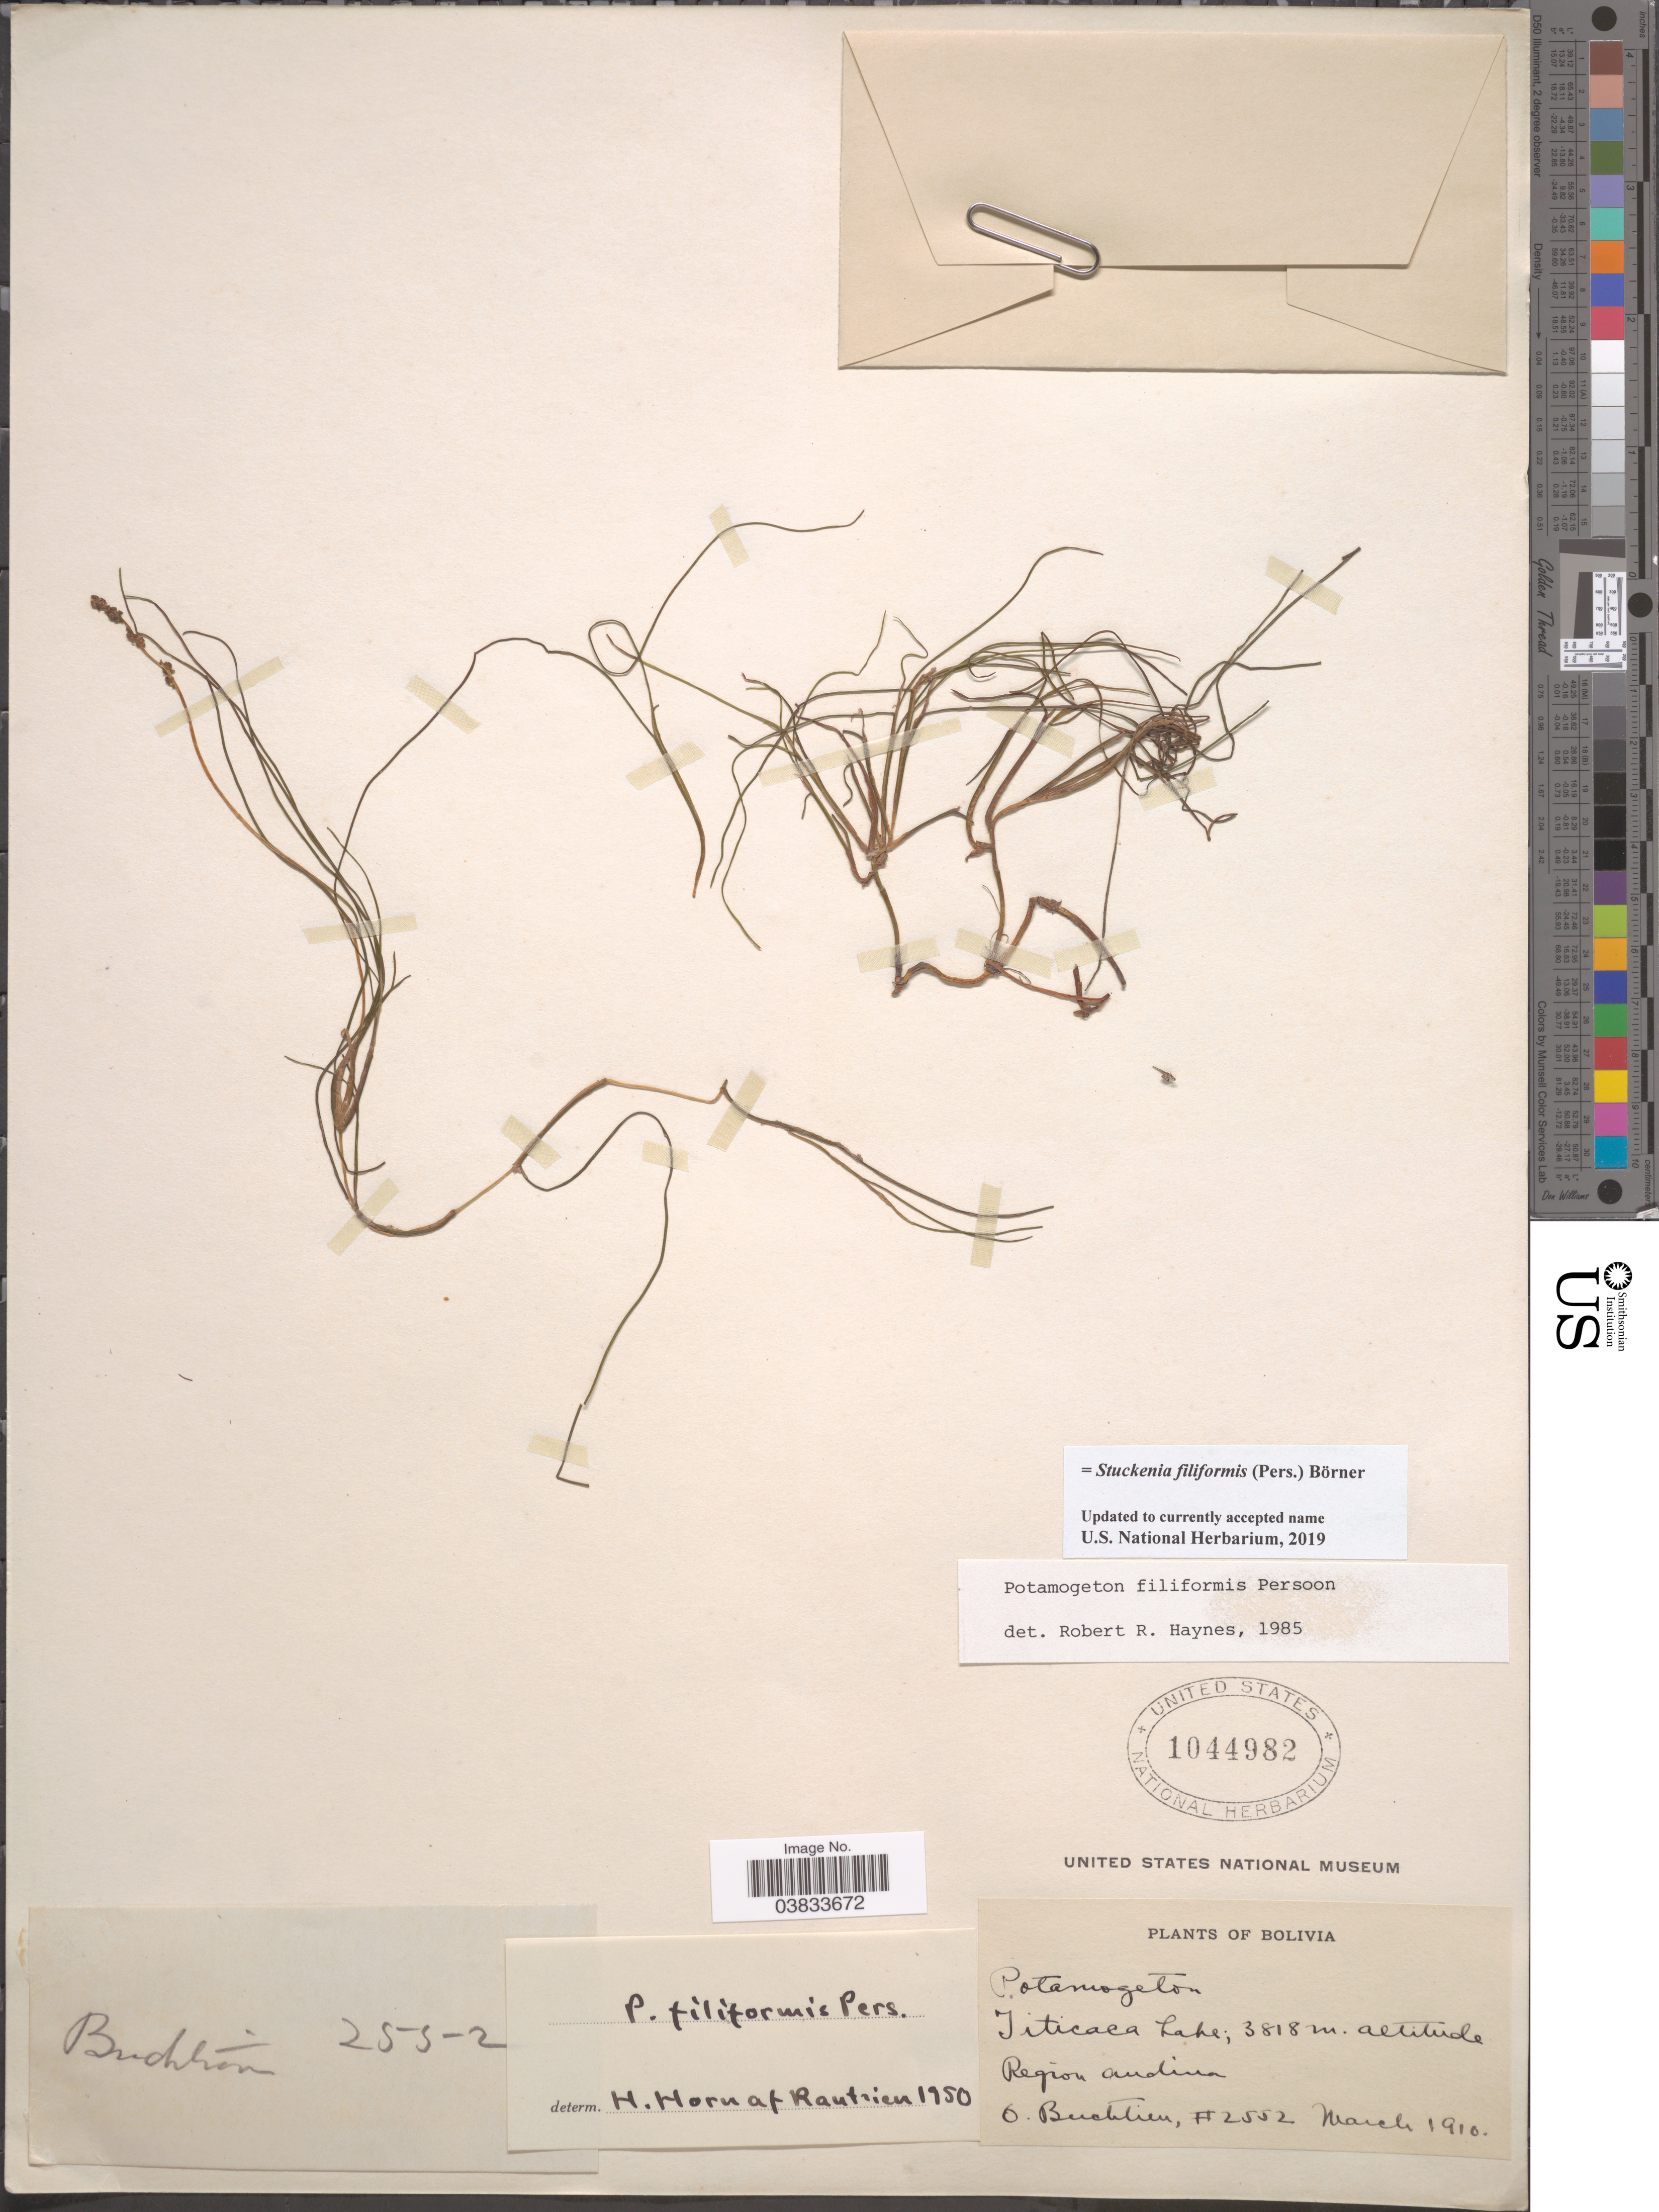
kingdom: Plantae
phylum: Tracheophyta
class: Liliopsida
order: Alismatales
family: Potamogetonaceae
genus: Stuckenia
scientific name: Stuckenia filiformis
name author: (Pers.) Börner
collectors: O. Buchtien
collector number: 2552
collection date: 1910-03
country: Bolivia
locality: Titicaca Lake. Region andina.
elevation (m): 3818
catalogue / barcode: US 1044982